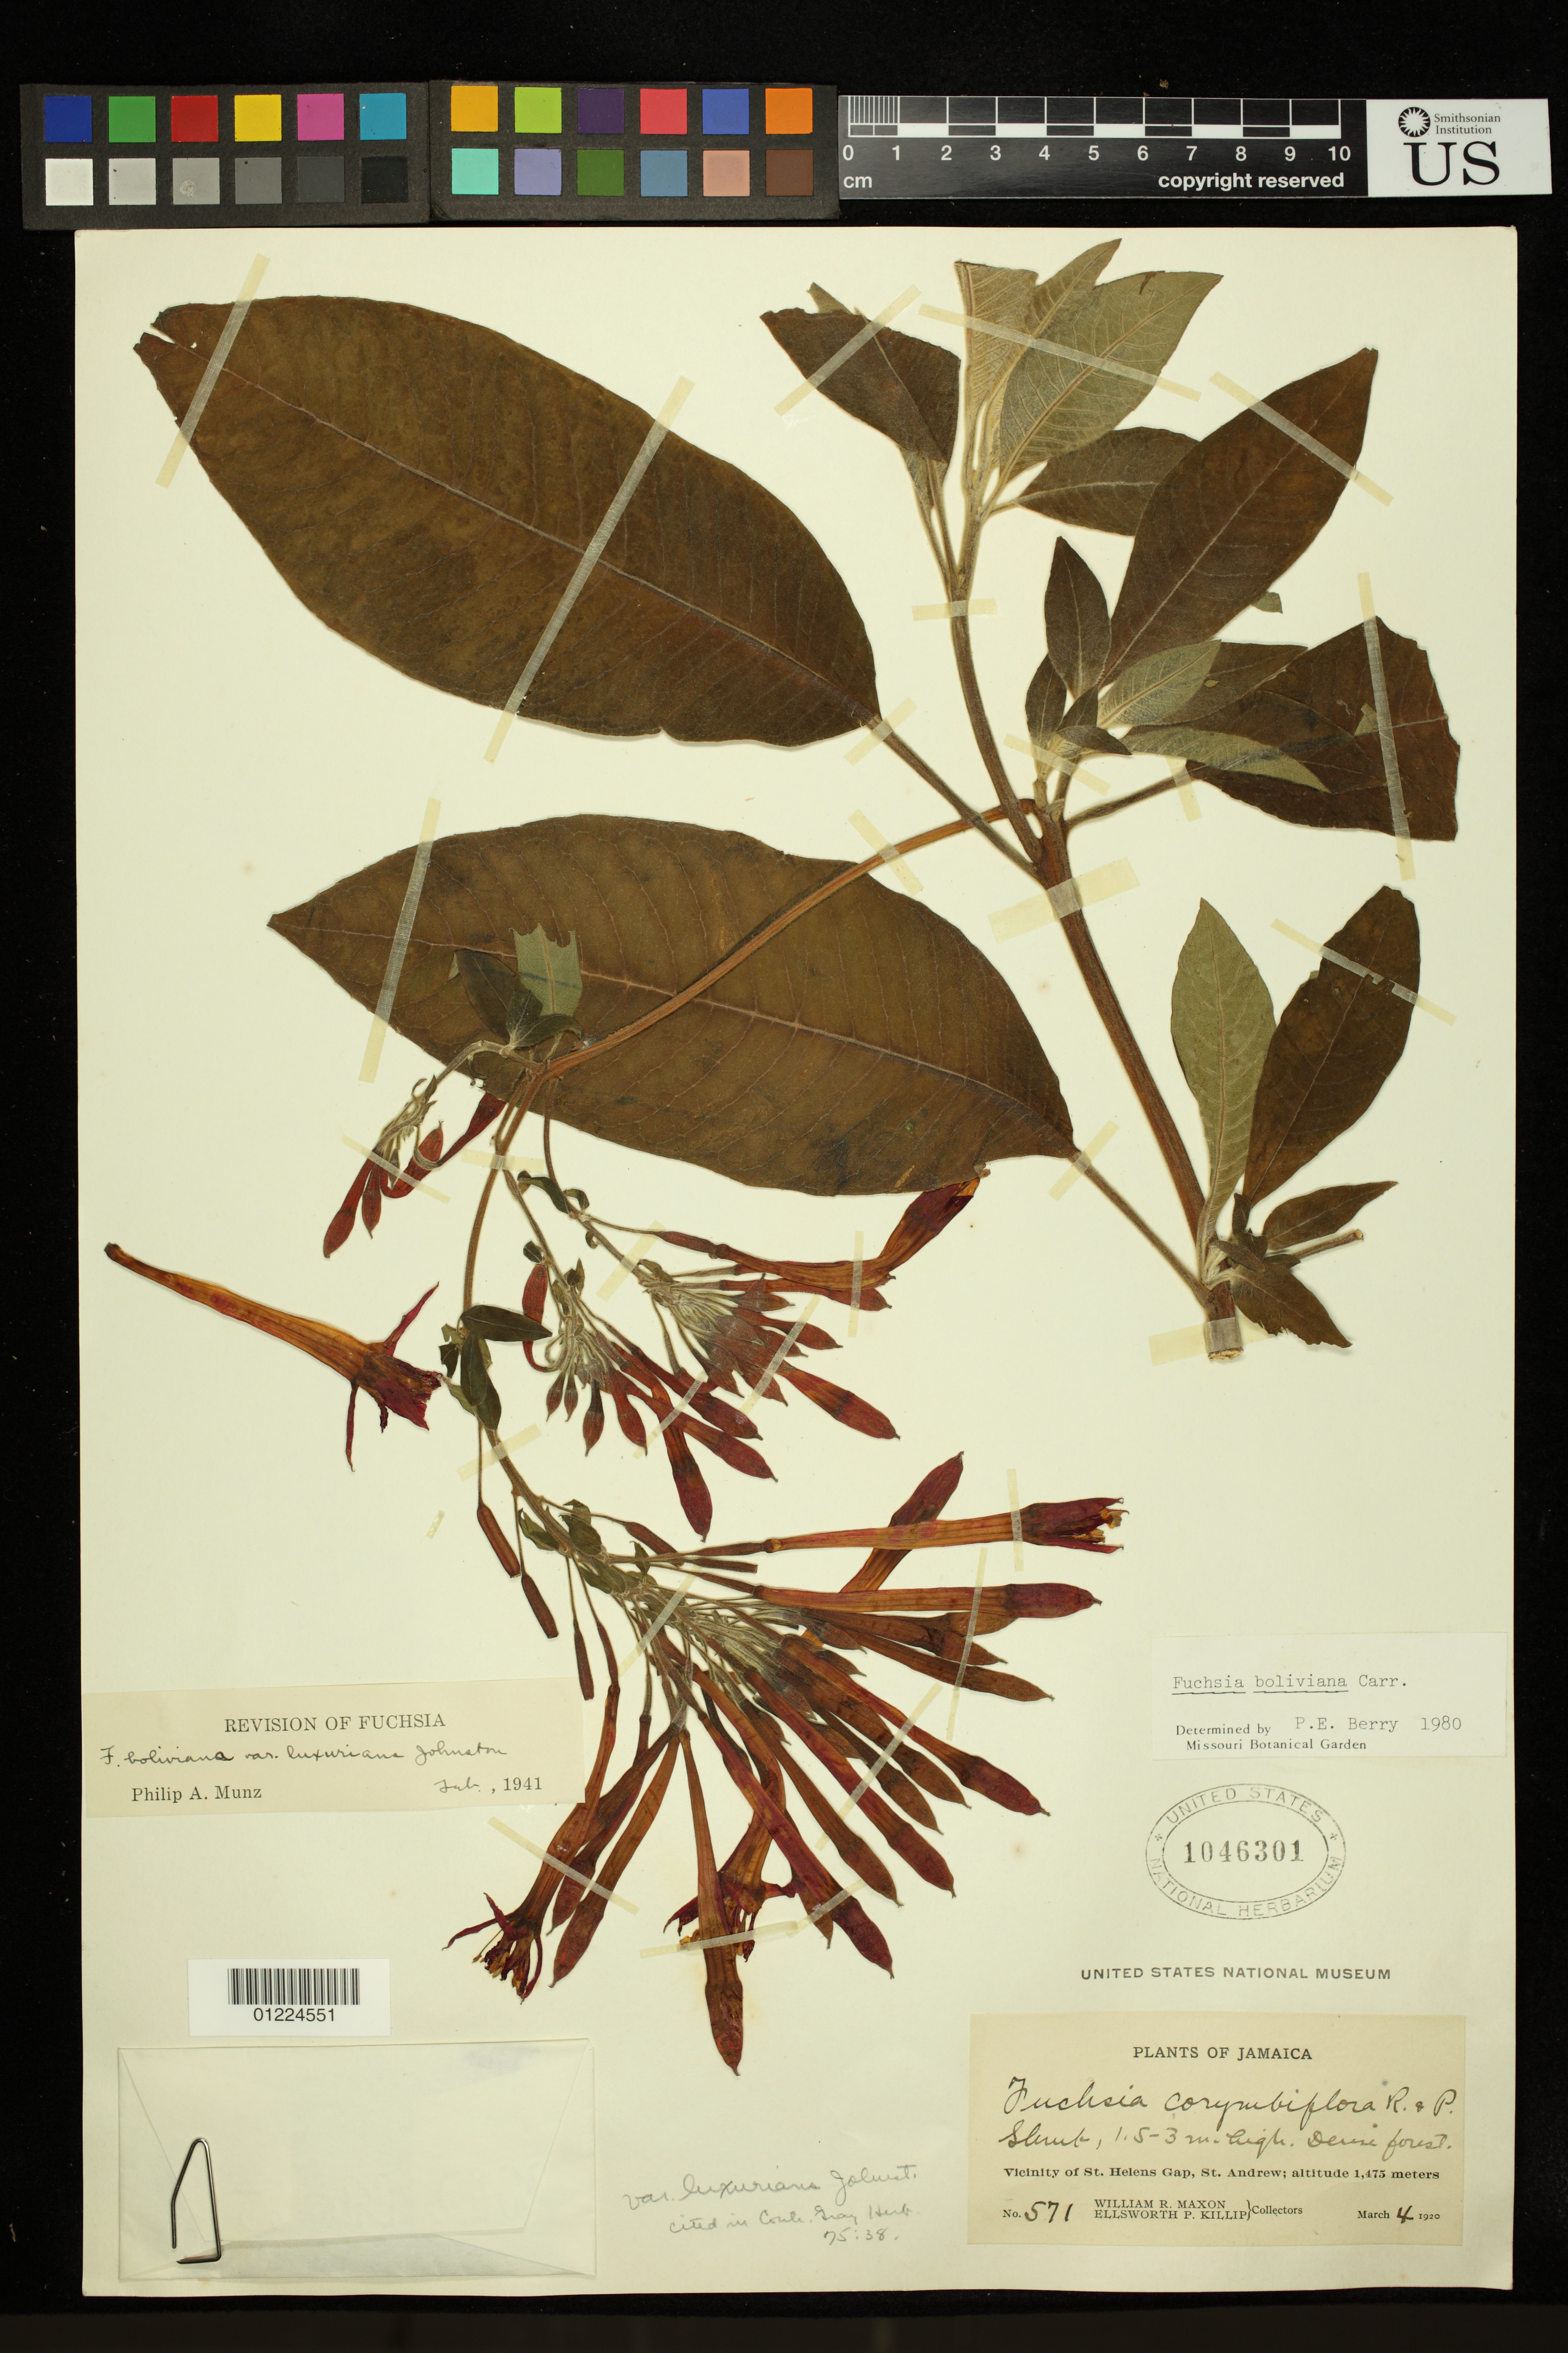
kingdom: Plantae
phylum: Tracheophyta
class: Magnoliopsida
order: Myrtales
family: Onagraceae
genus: Fuchsia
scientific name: Fuchsia boliviana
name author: Carrière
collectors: W. R. Maxon & E. P. Killip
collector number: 571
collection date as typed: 04 Mar 1920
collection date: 1920-03-04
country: Jamaica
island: Greater Antilles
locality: Vicinity of St. Helen's Gap, St. Andrews.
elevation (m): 1475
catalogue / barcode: US 1046301